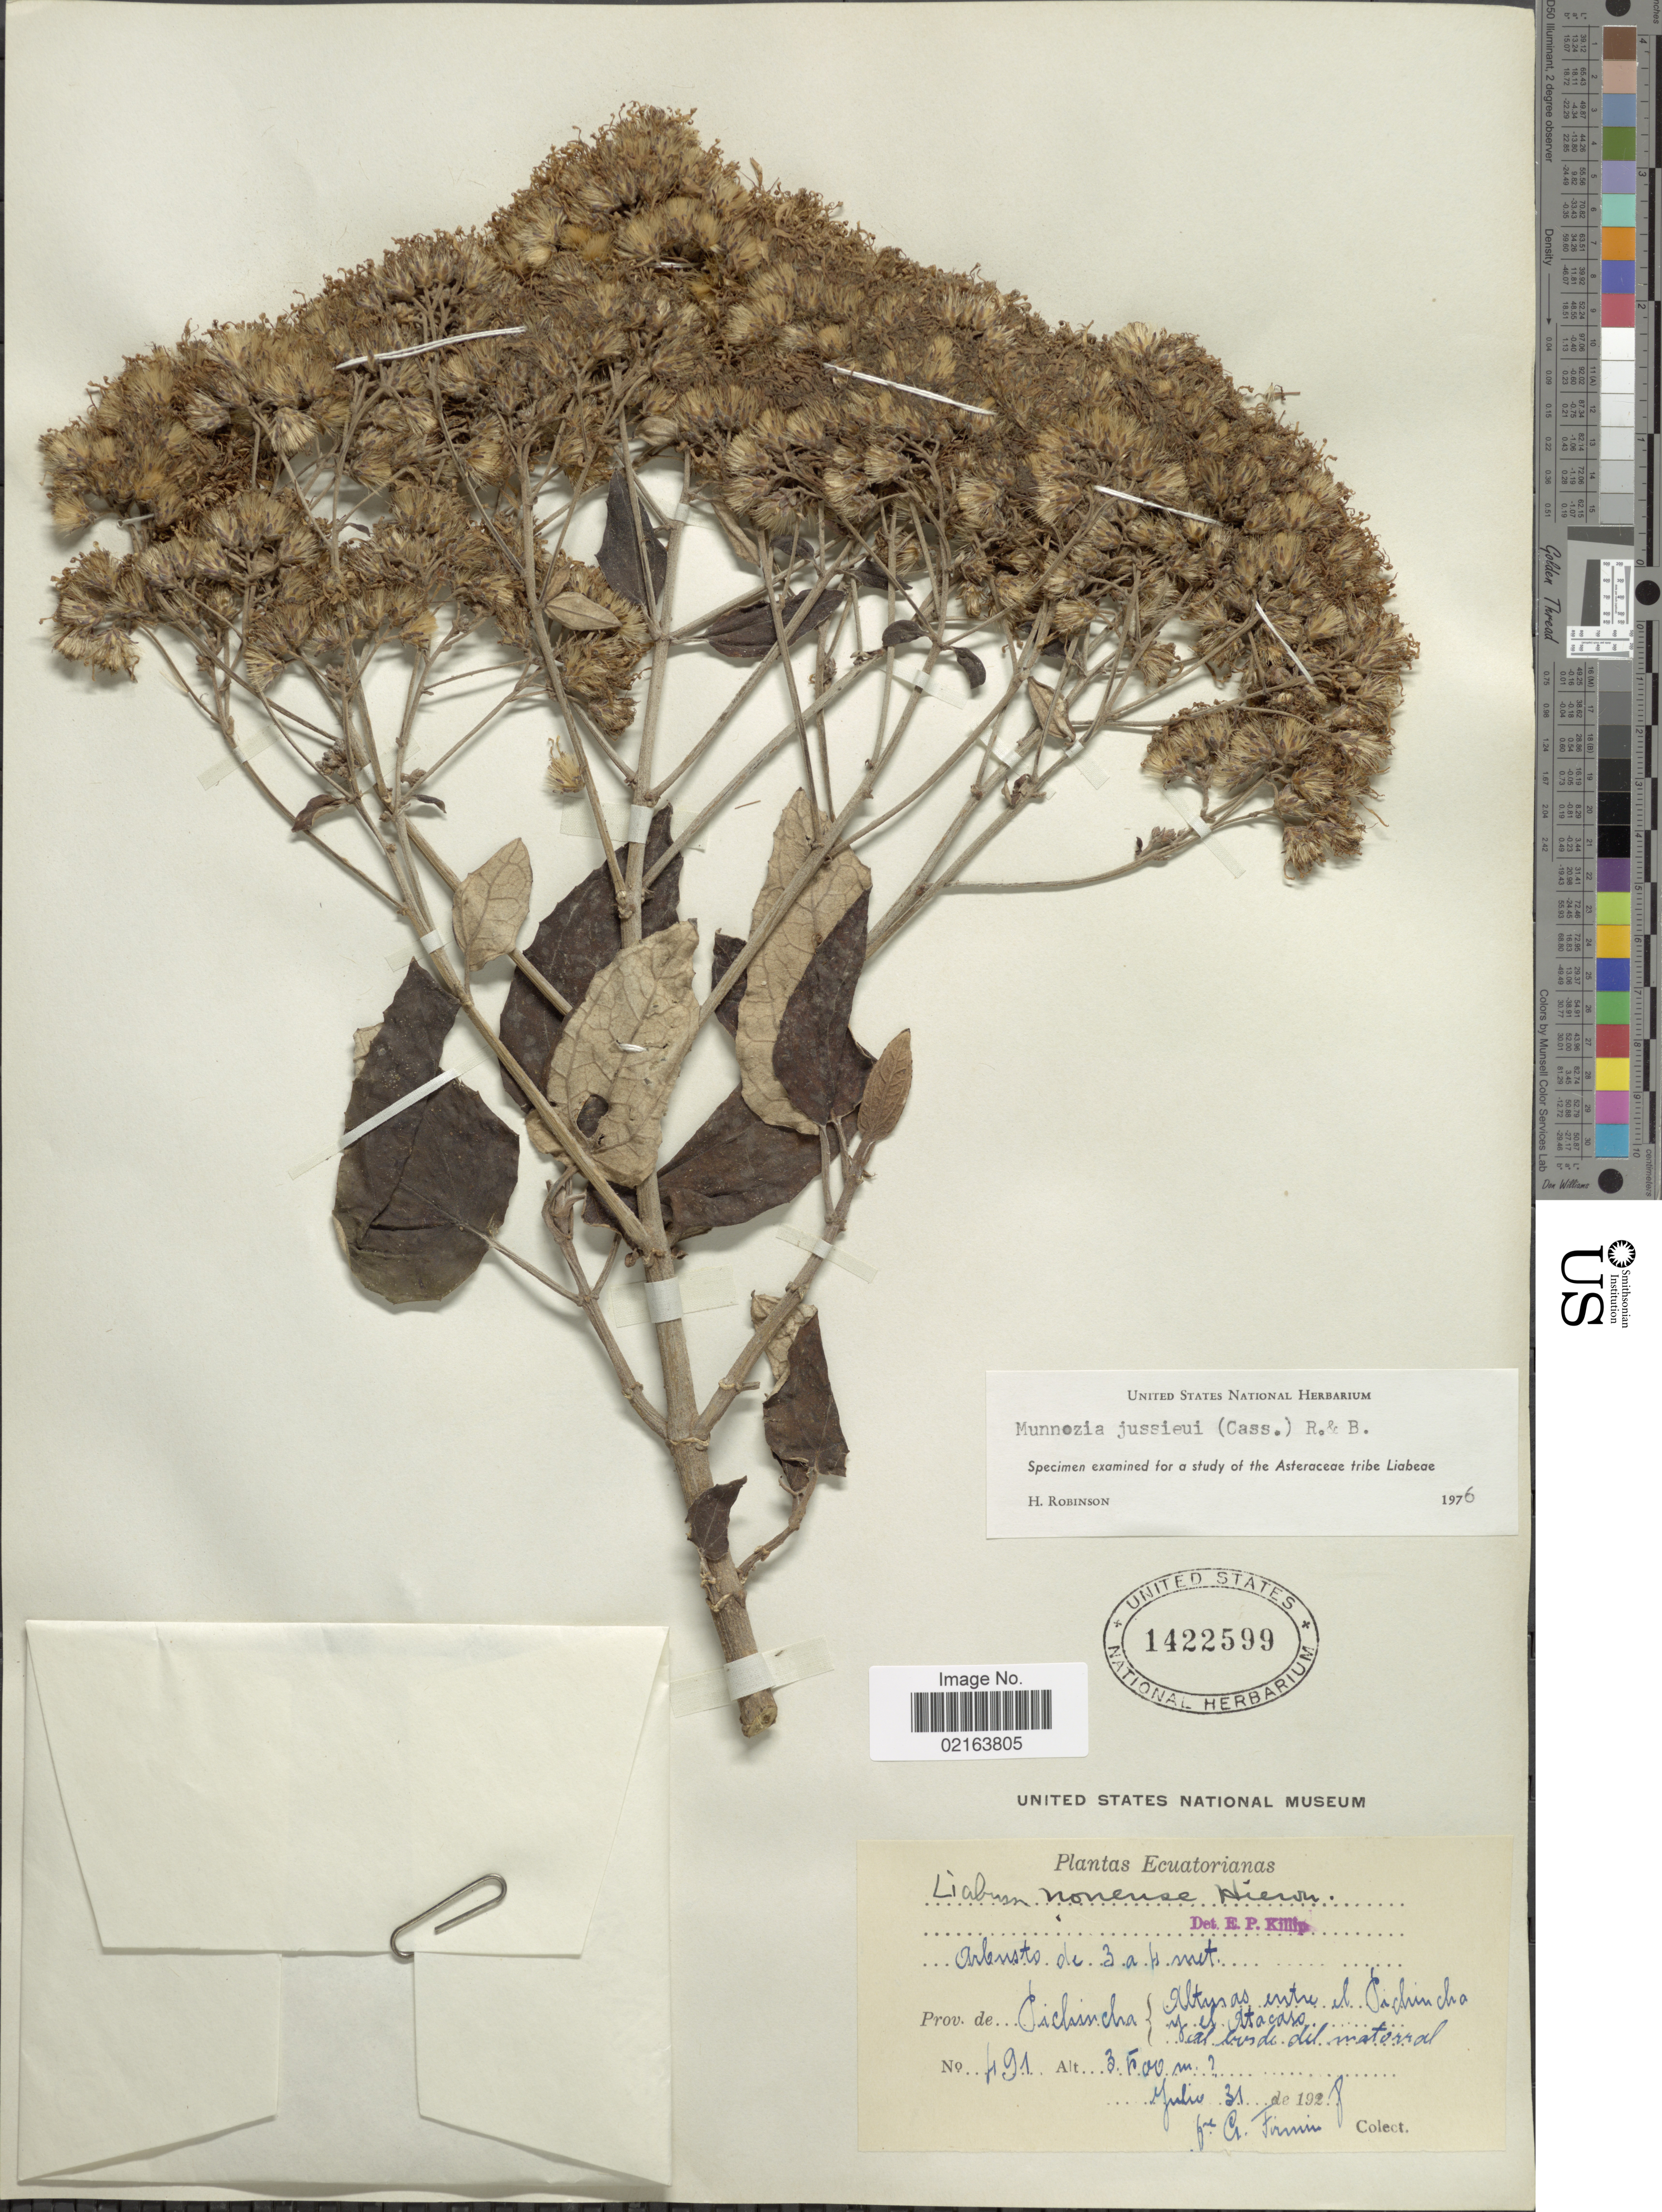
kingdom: Plantae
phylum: Tracheophyta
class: Magnoliopsida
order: Asterales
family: Asteraceae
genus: Munnozia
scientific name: Munnozia jussieui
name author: (Cass.) H. Rob. & Brettell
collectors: F. Firmin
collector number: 491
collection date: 1928-07-31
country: Ecuador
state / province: Pichincha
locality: Prov. de Pichincha, Alturas entre el Pichincha y el Atacazo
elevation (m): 3500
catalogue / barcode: US 1422599